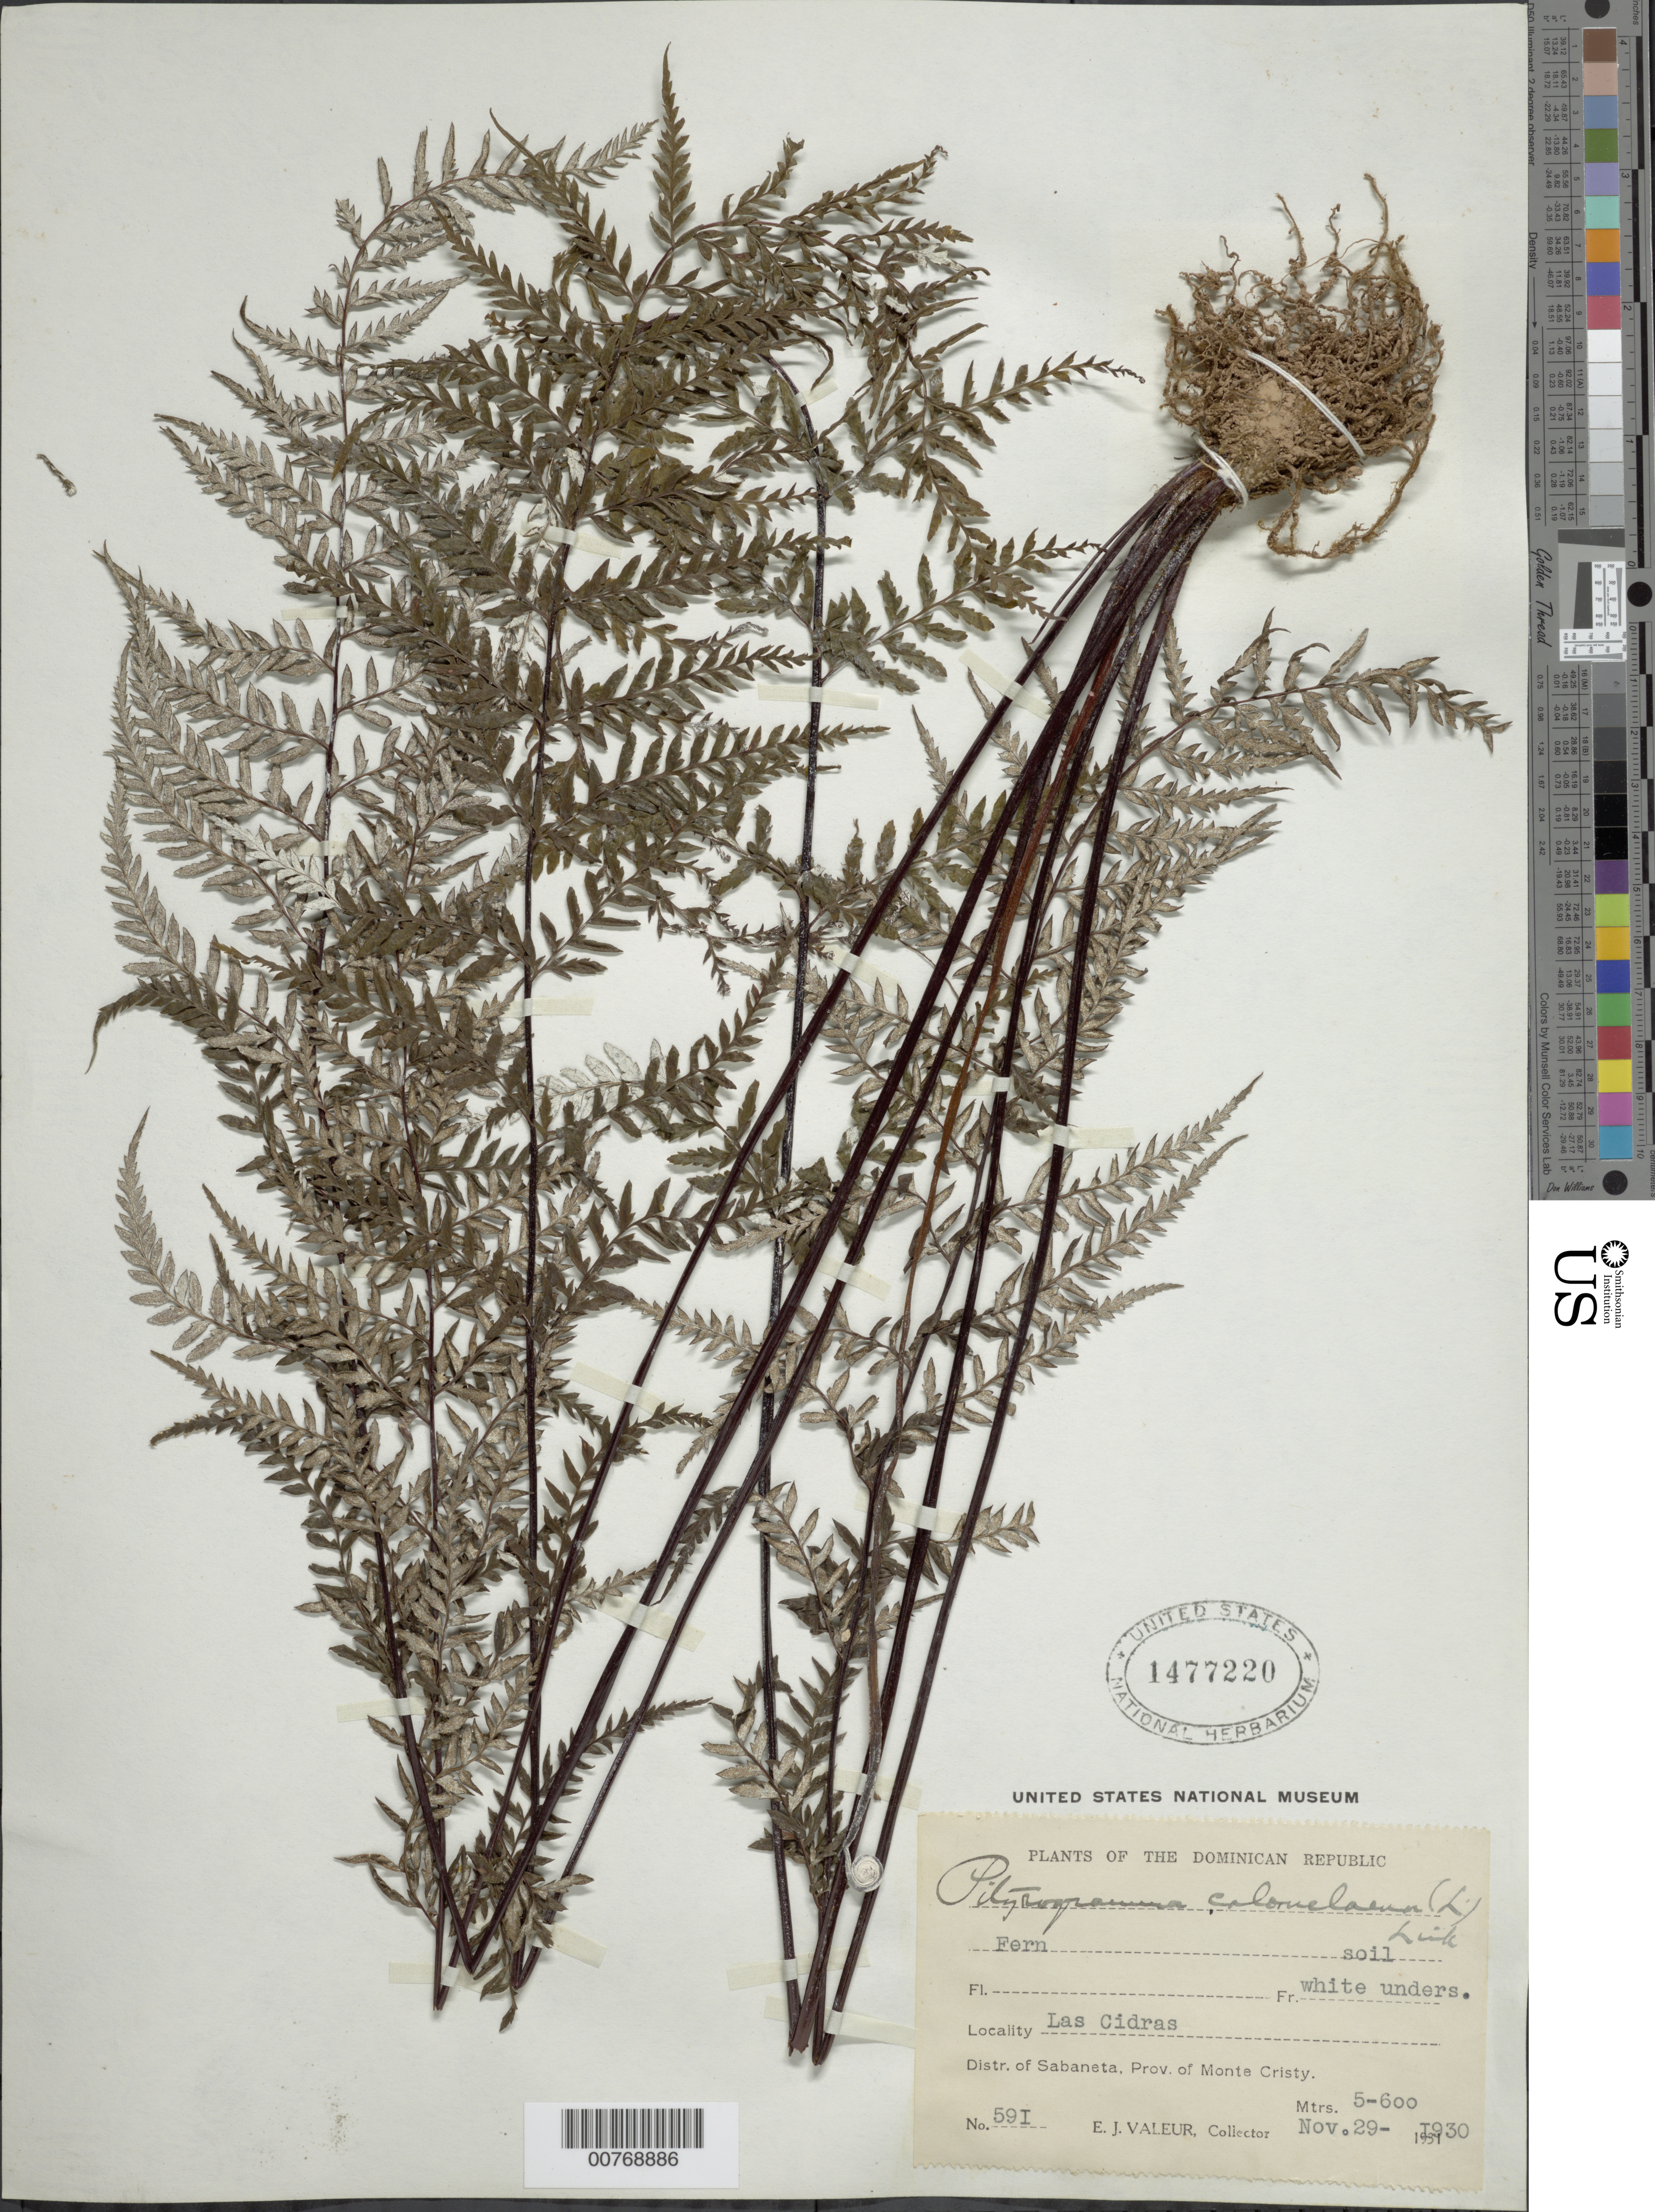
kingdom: Plantae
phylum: Tracheophyta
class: Polypodiopsida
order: Polypodiales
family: Pteridaceae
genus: Pityrogramma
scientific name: Pityrogramma calomelanos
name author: (L.) Link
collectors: E. Valeur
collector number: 591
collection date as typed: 29 Nov 1930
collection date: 1930-11-29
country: Dominican Republic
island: Hispaniola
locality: Distr. Sabaneta, Prov. Monte Crusty. Las Cidras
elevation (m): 500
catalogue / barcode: US 1477220